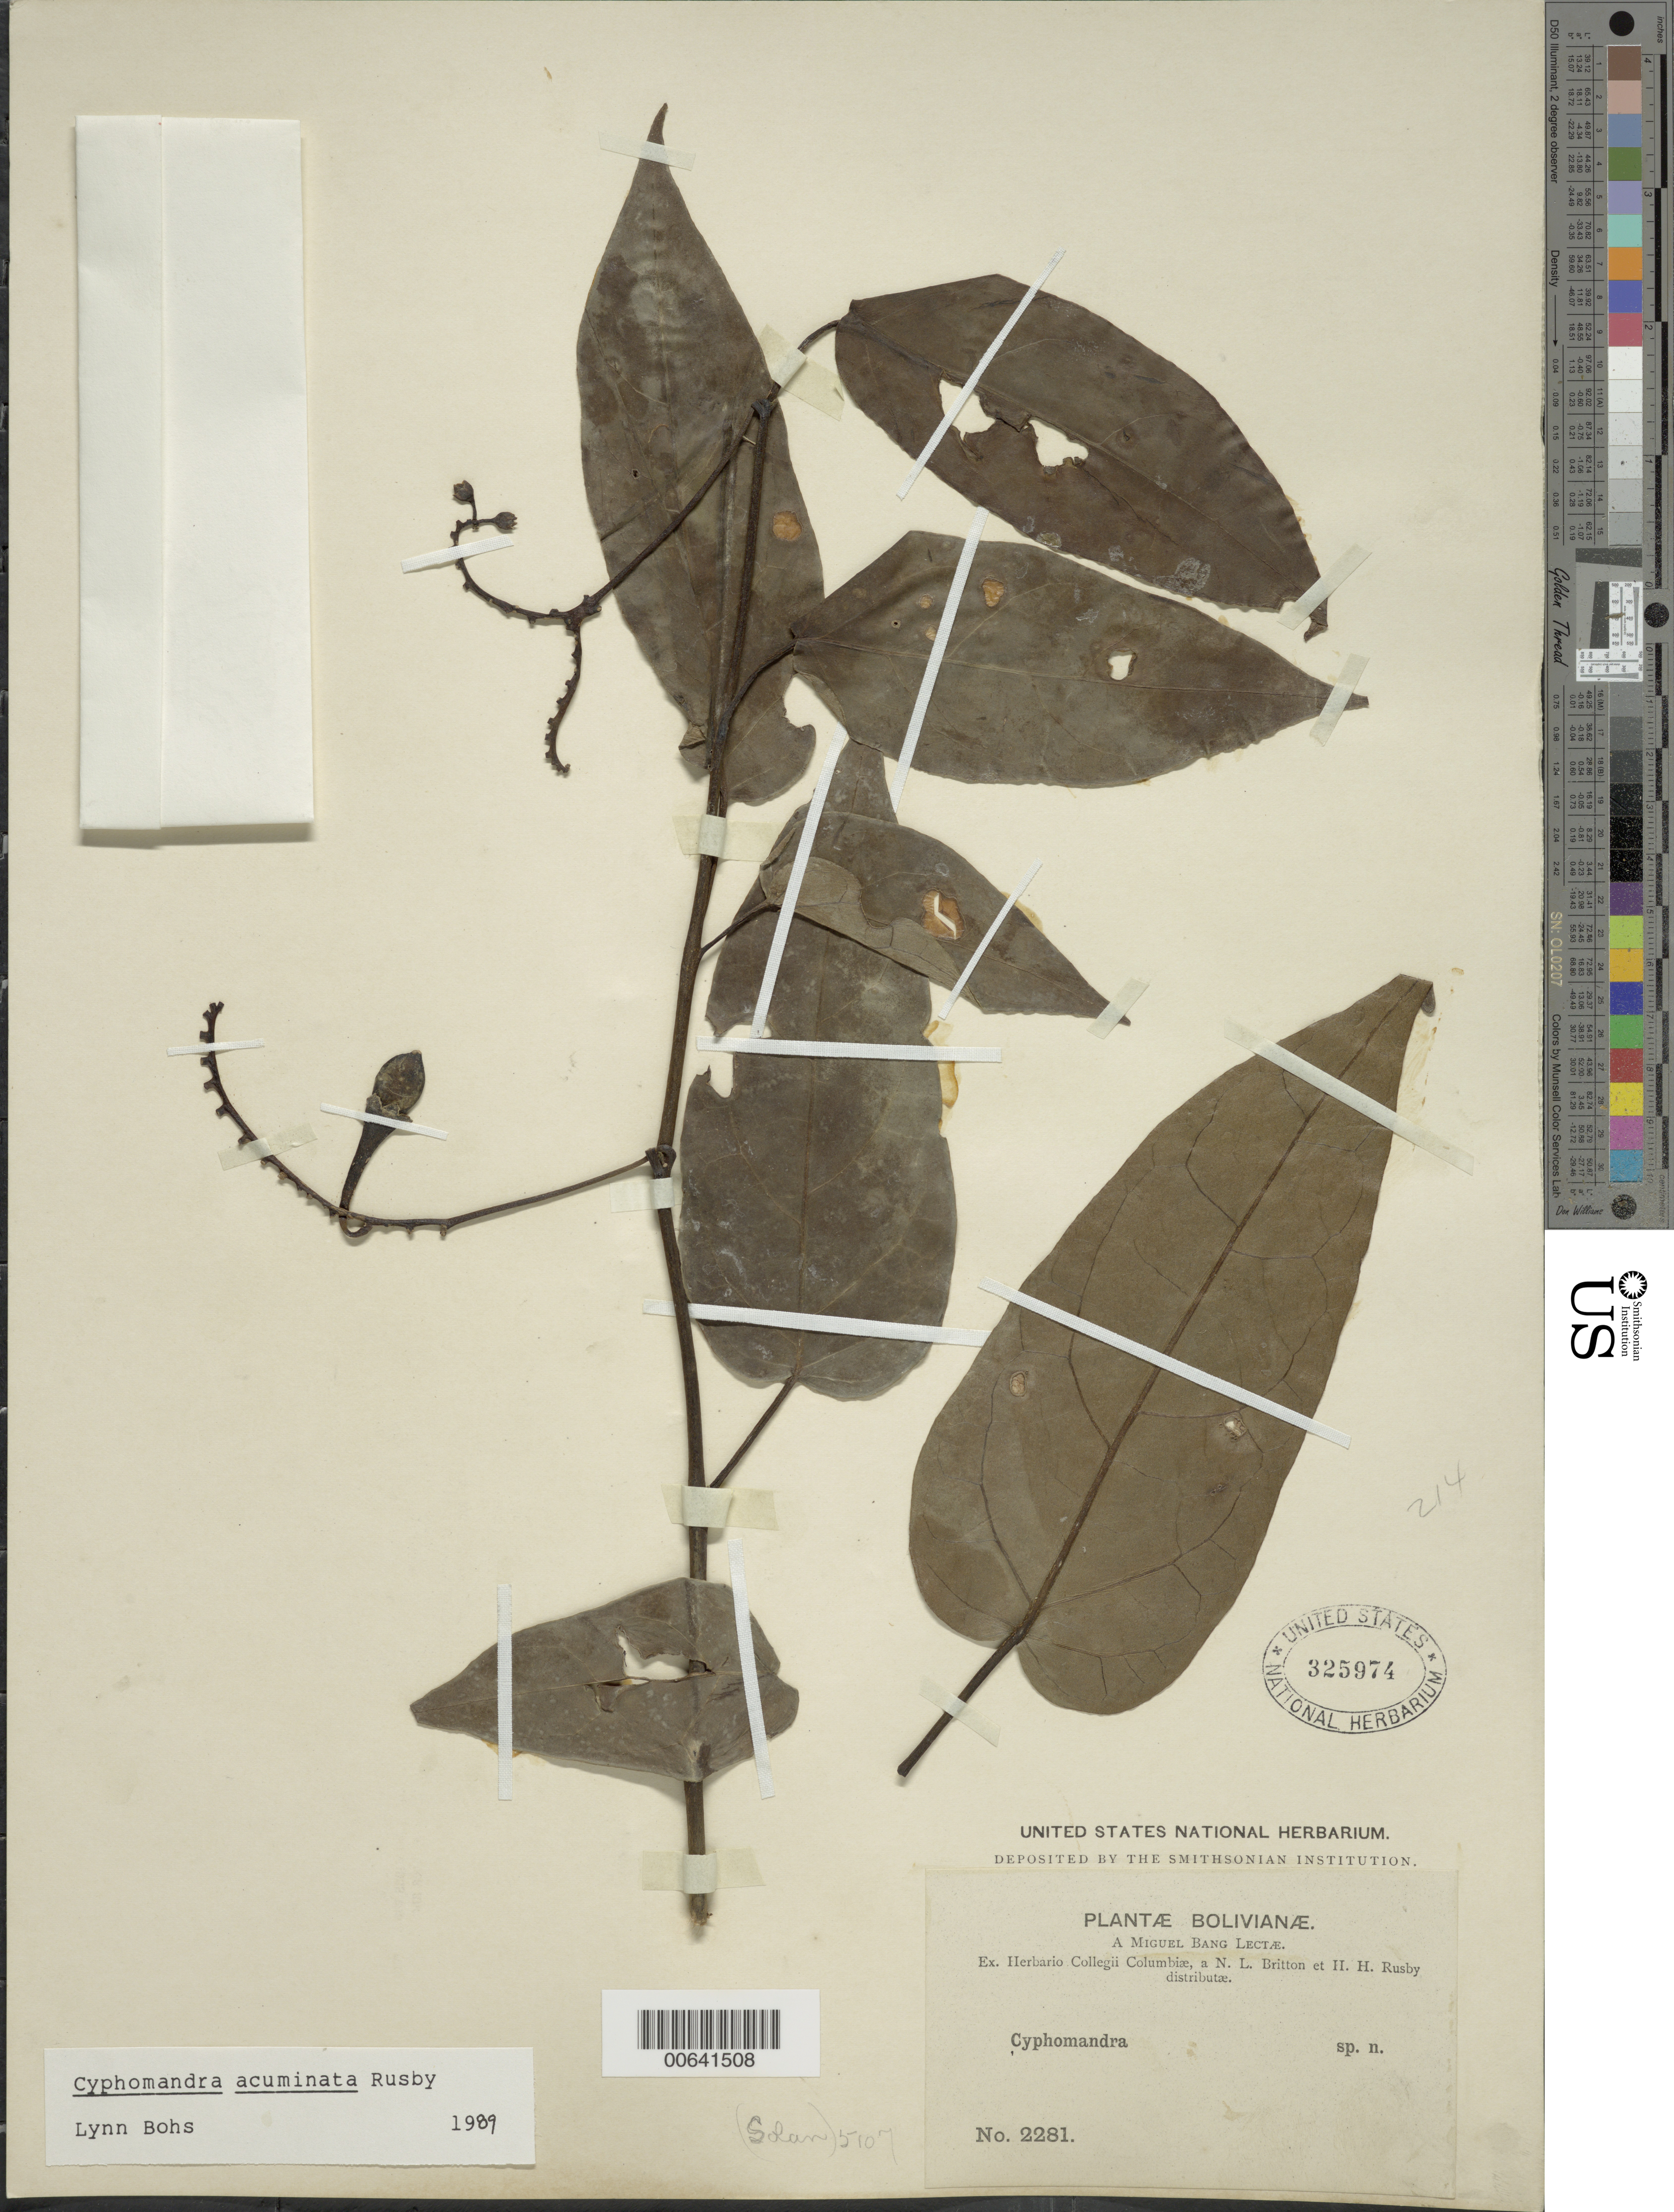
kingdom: Plantae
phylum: Tracheophyta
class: Magnoliopsida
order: Solanales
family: Solanaceae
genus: Cyphomandra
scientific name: Cyphomandra acuminata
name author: Rusby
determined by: Bohs, L. A.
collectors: M. Bang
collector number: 2281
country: Bolivia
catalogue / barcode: US 325974